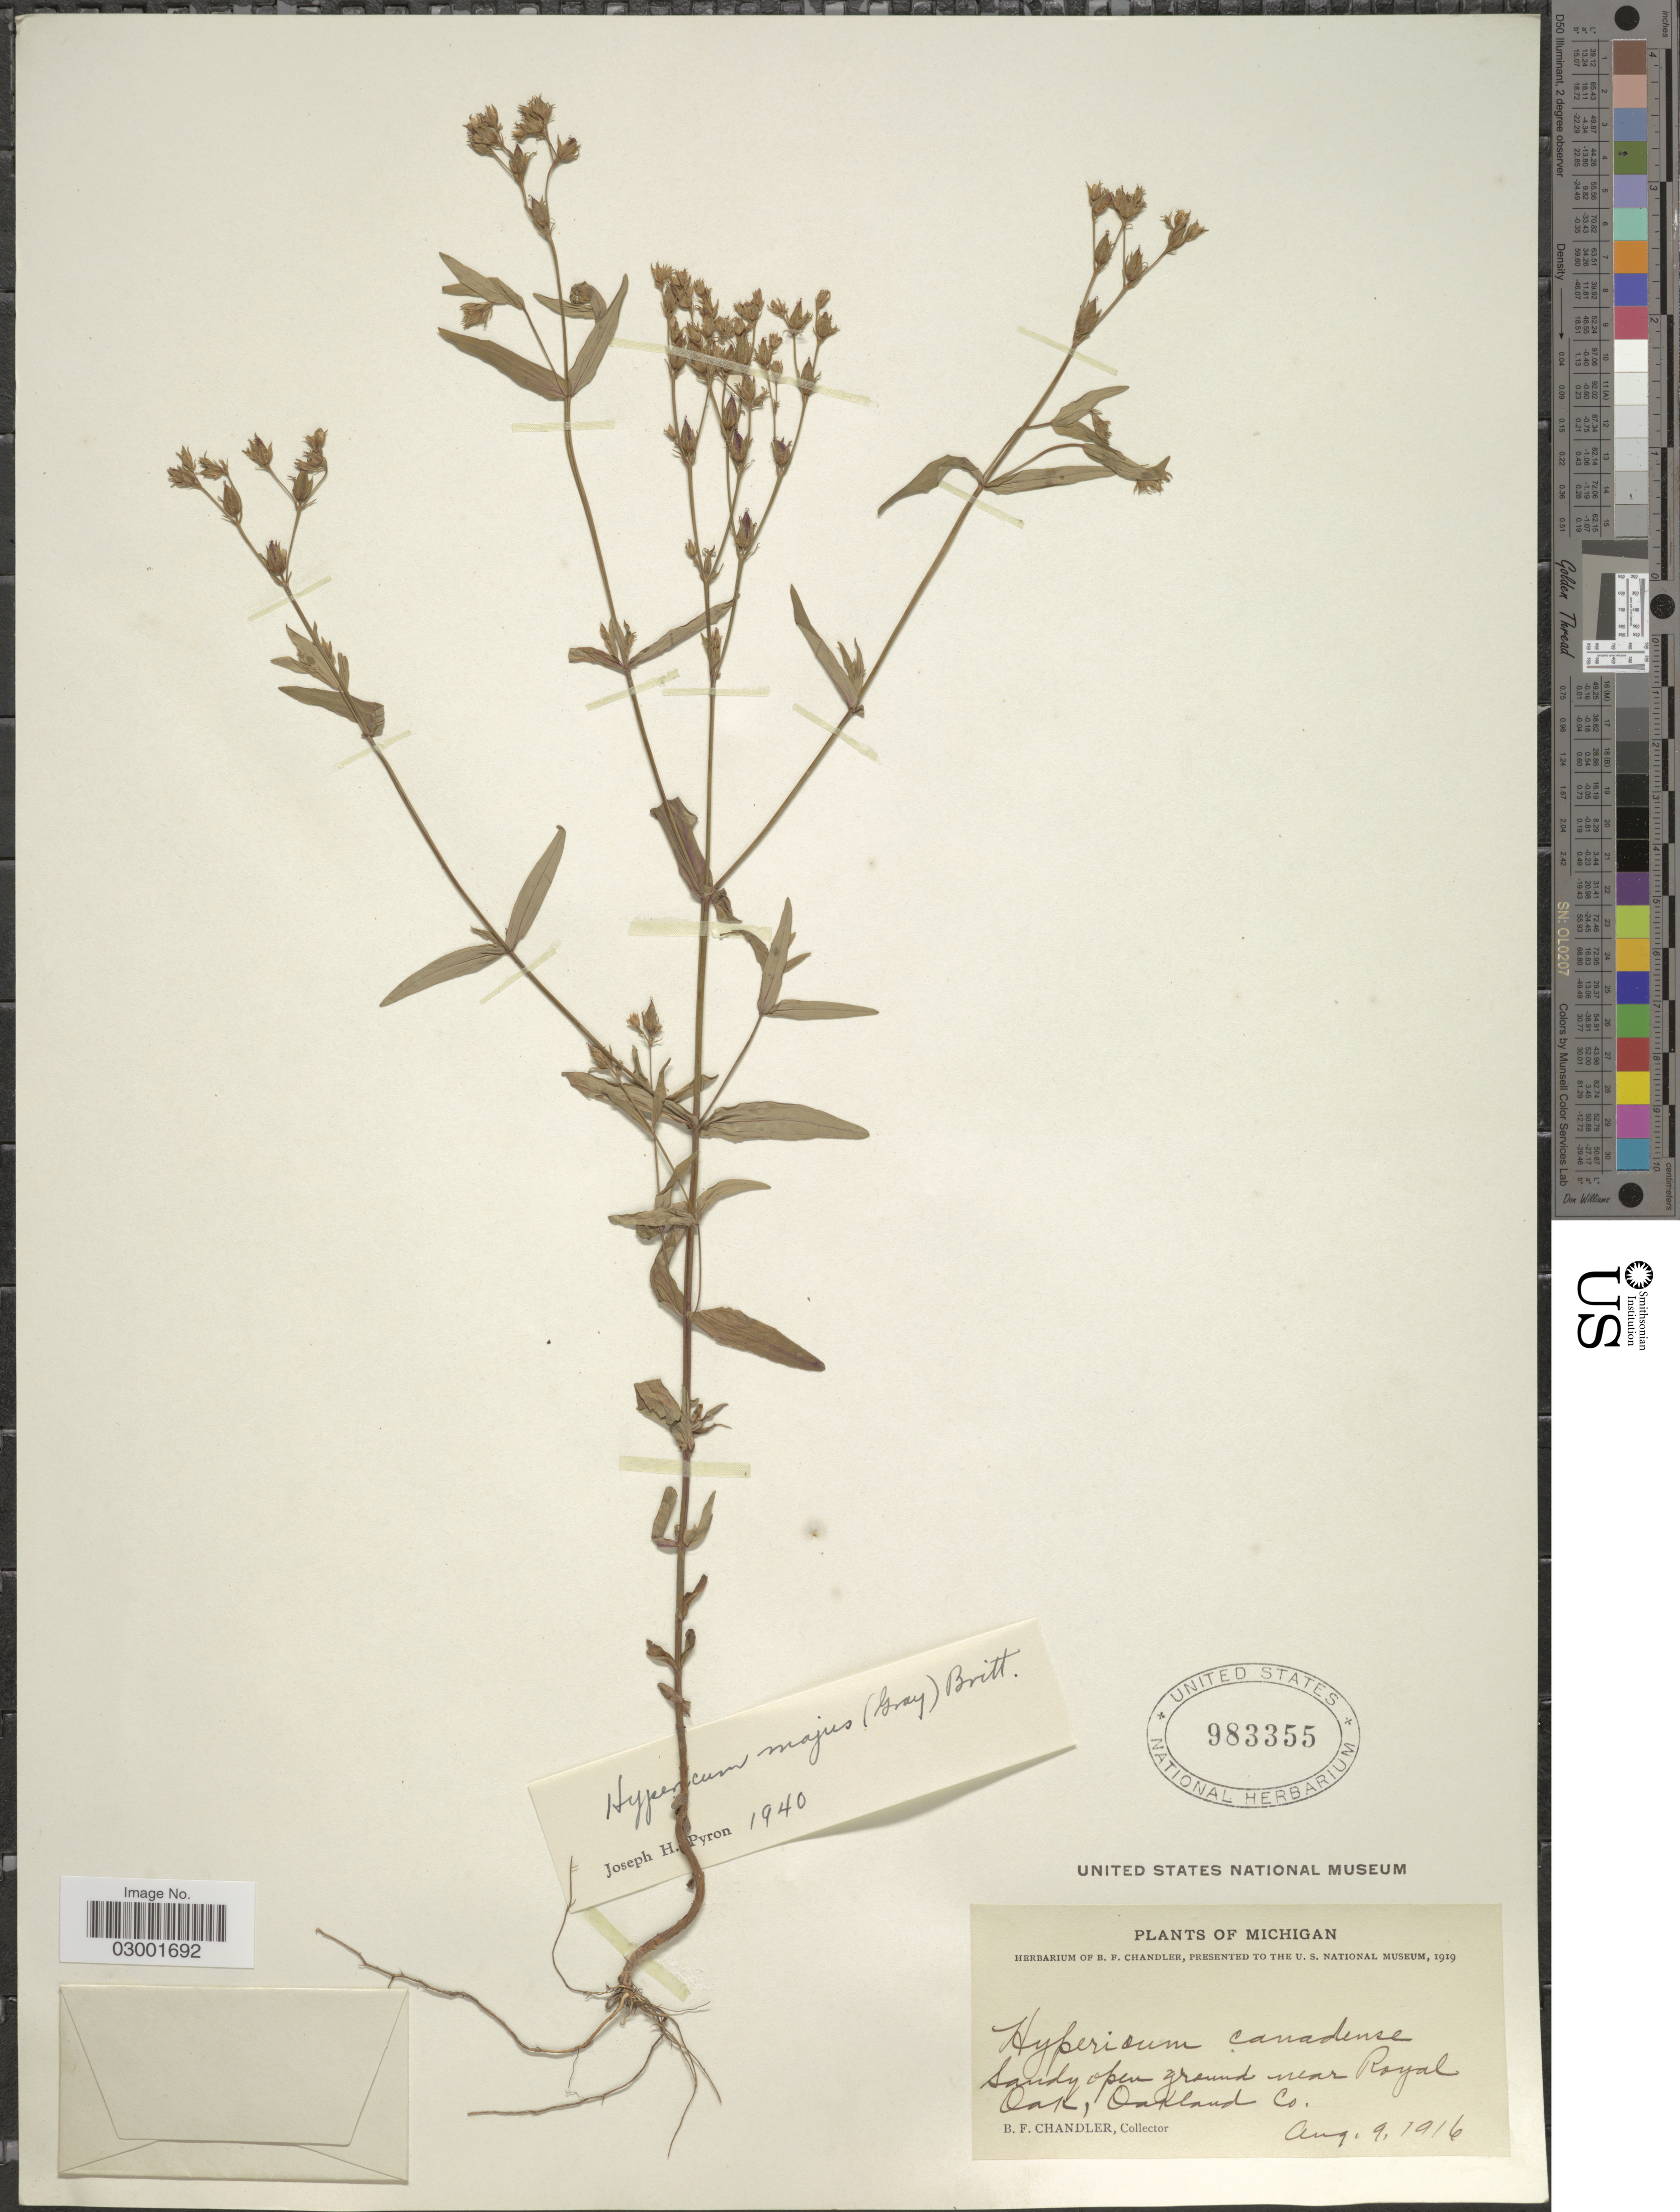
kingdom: Plantae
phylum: Tracheophyta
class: Magnoliopsida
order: Malpighiales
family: Hypericaceae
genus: Hypericum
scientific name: Hypericum majus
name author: (A. Gray) Britton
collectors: B. F. Chandler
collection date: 1916-08-09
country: United States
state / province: Michigan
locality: Sandy open ground near Royal Oak, Oakland Co.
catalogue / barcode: US 983355